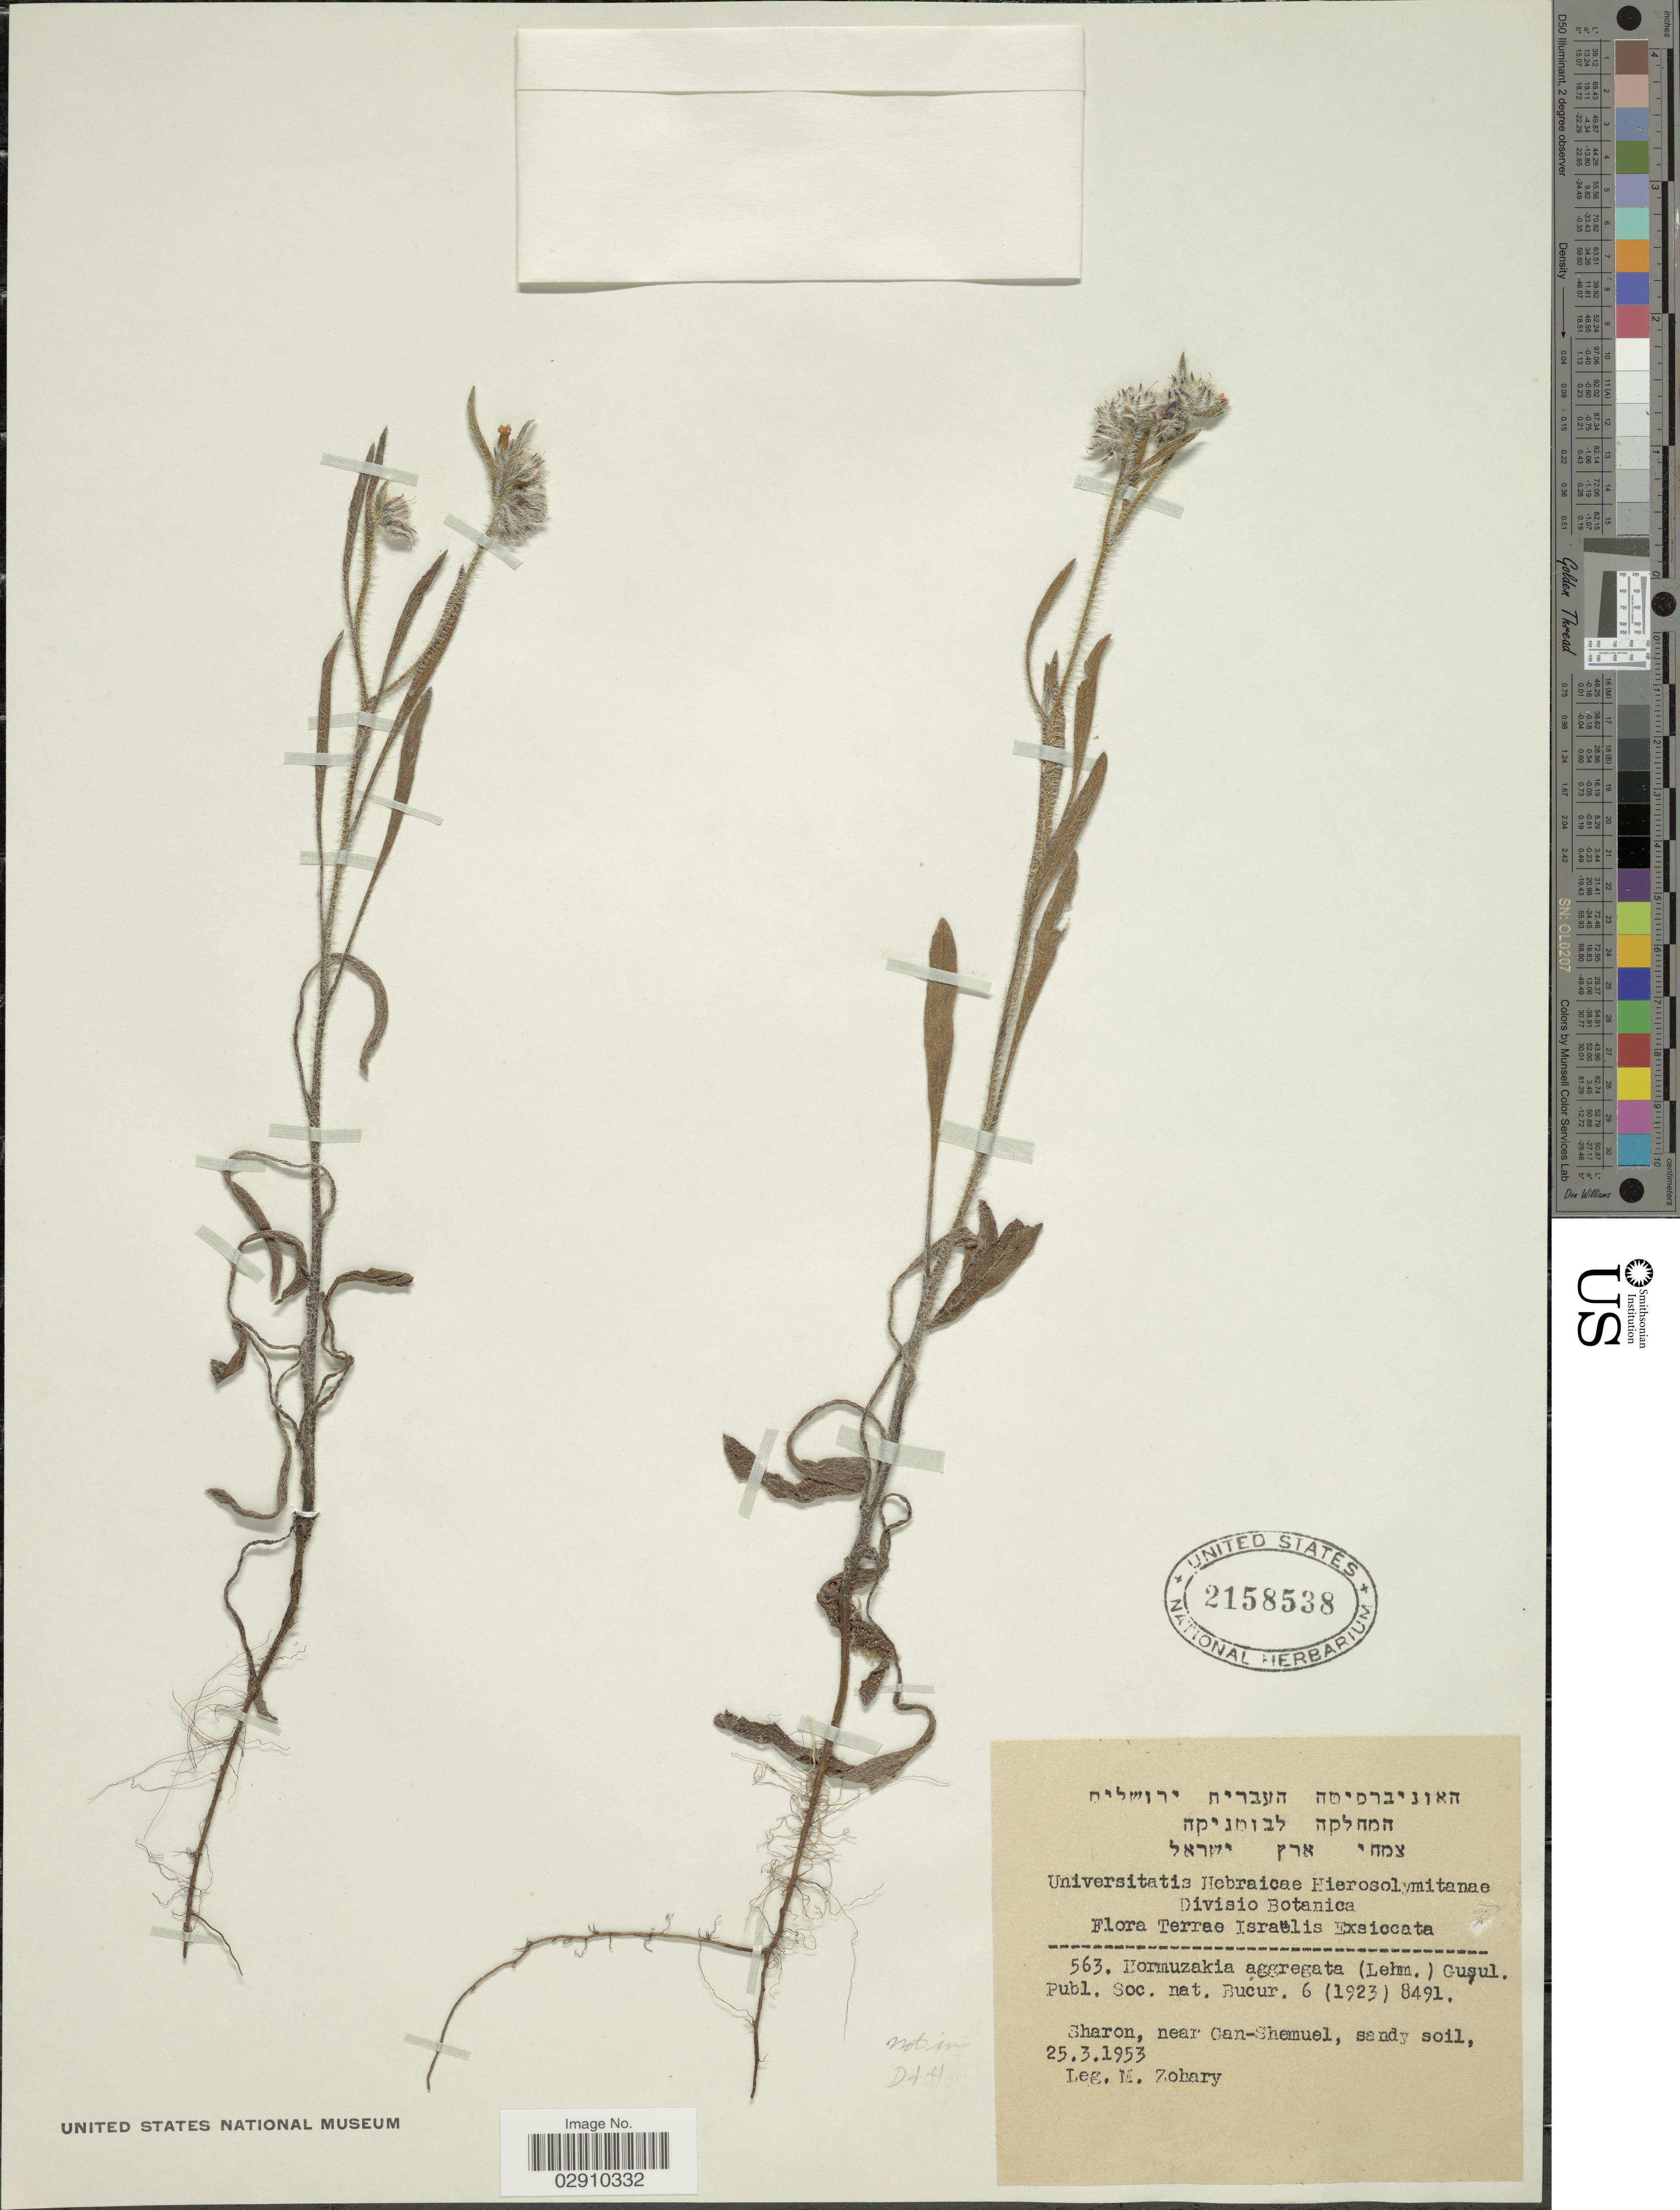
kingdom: Plantae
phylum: Tracheophyta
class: Magnoliopsida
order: Boraginales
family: Boraginaceae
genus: Hormuzakia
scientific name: Hormuzakia aggregata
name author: Gusul.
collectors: M. Zohary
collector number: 563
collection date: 1953-03-25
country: Israel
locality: Terrae Israëlis. Sharon, near Can-Shemeul.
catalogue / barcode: US 2158538